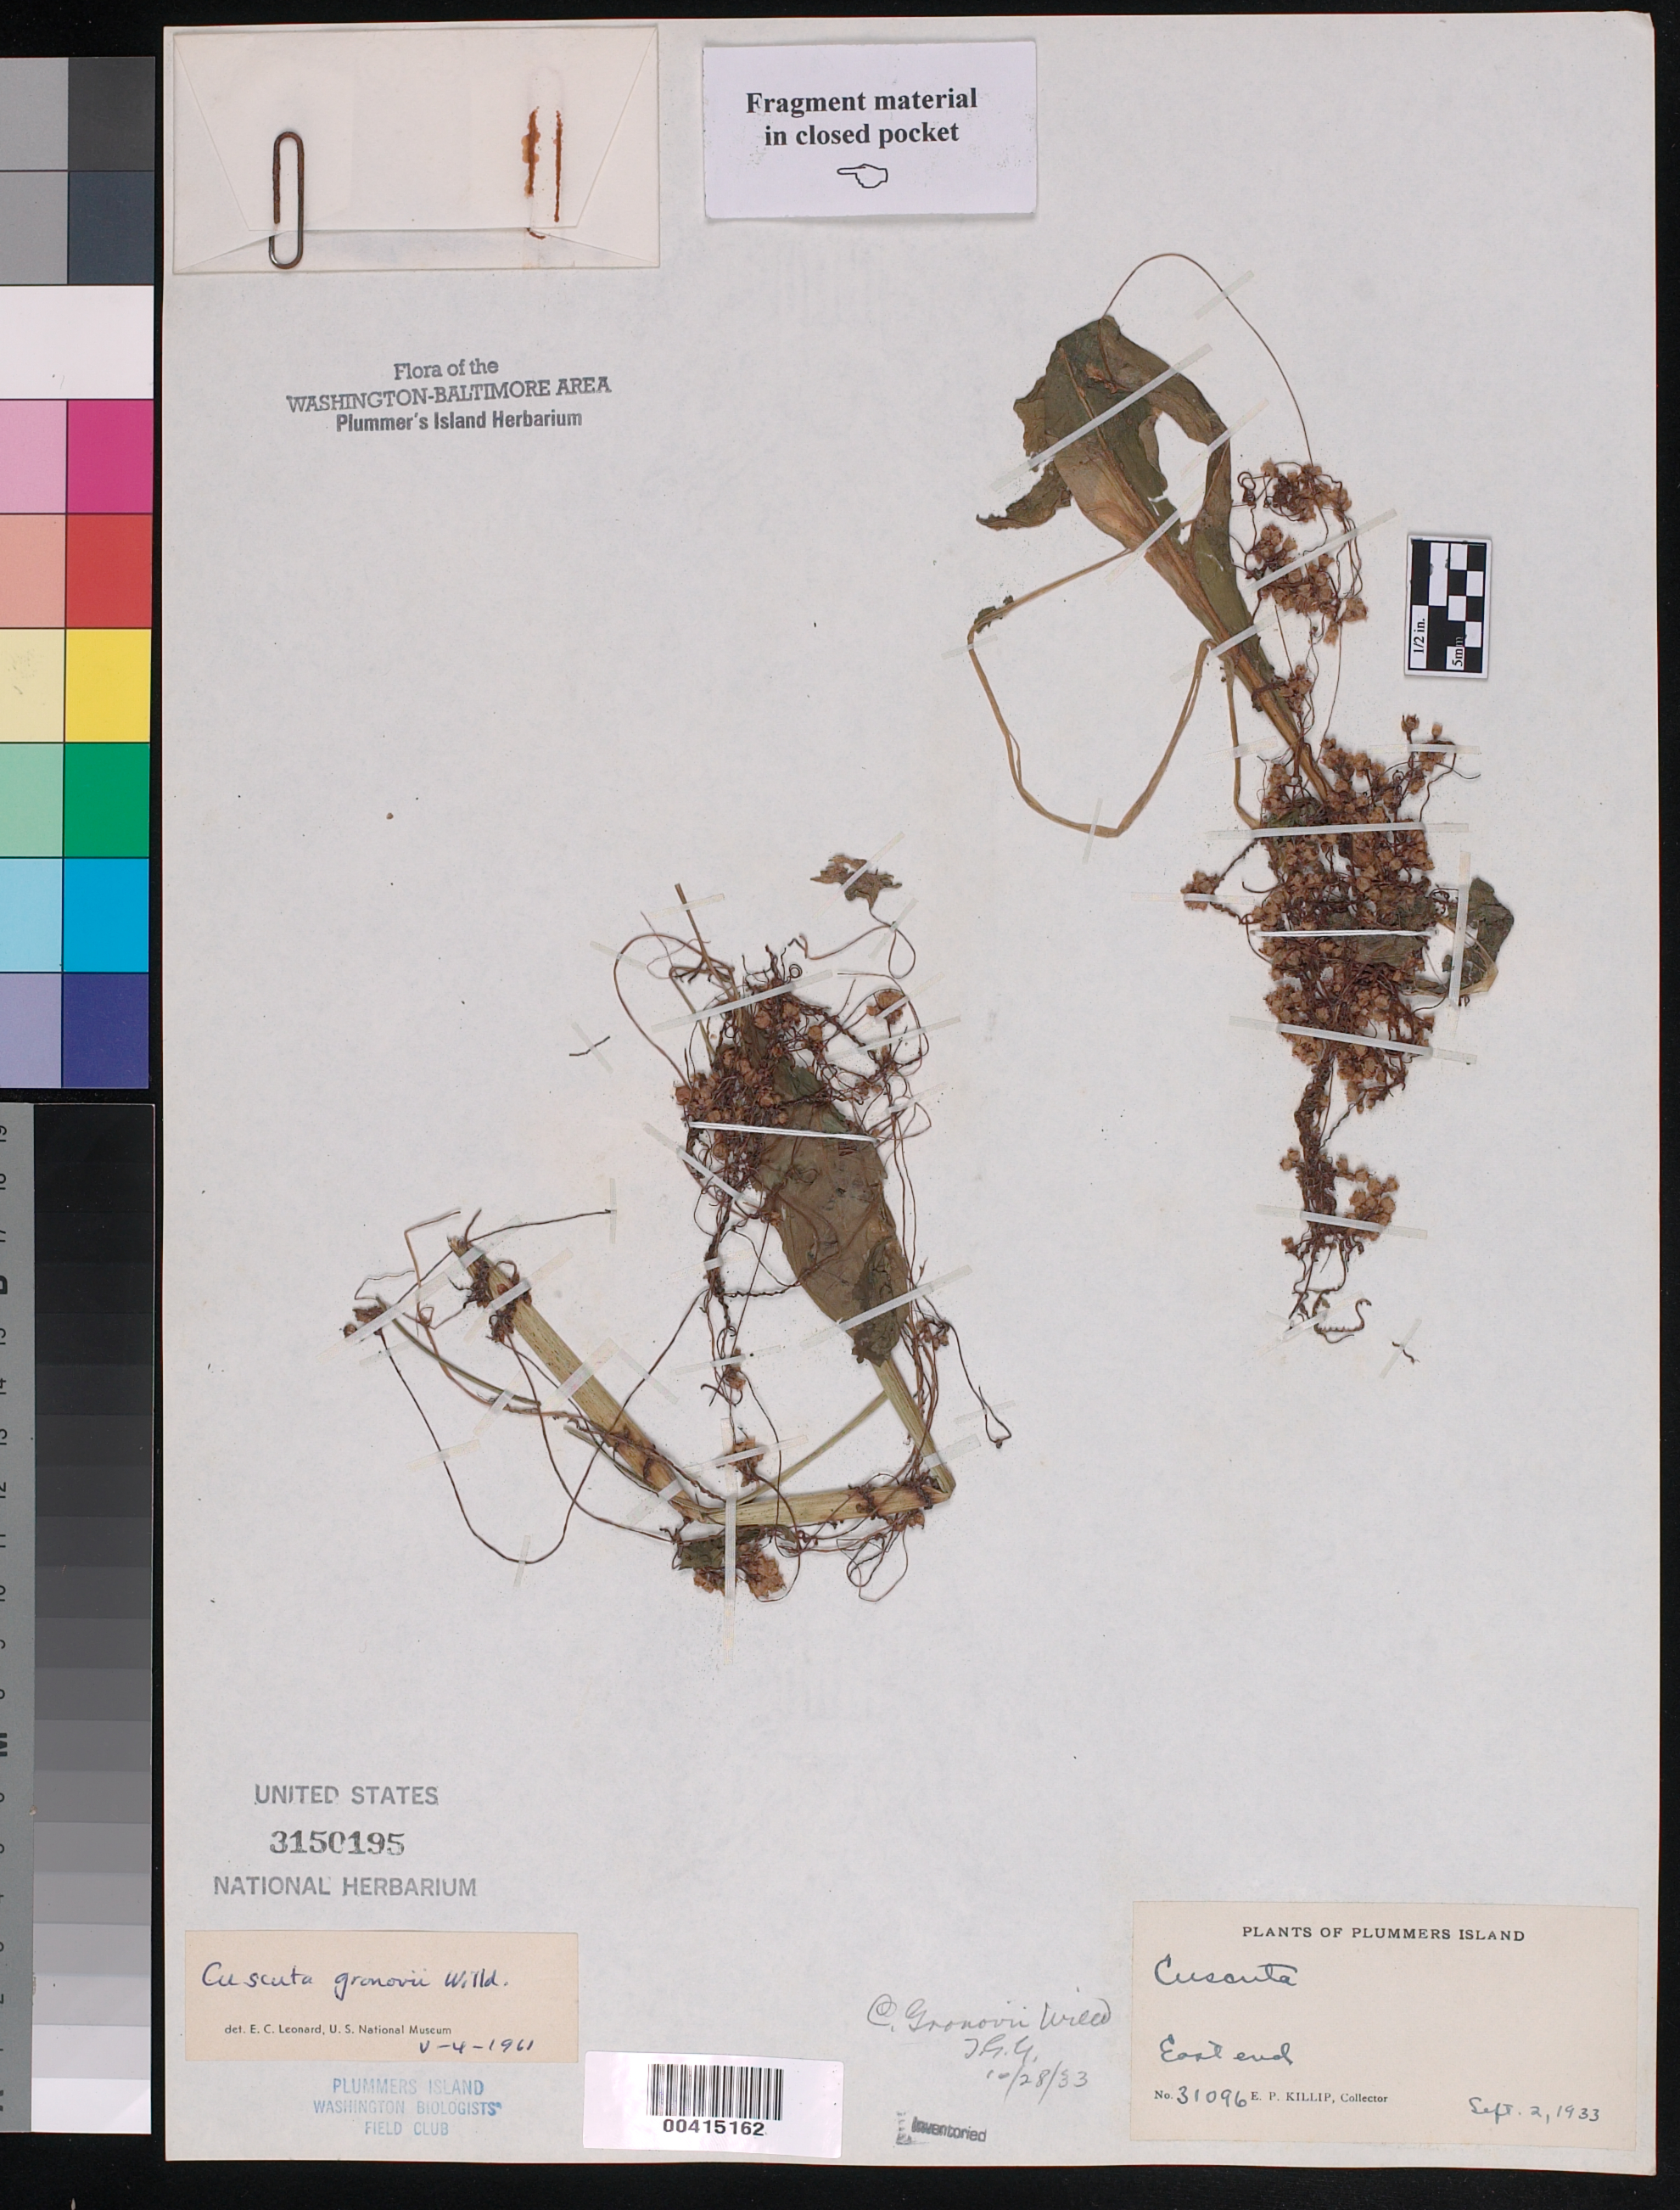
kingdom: Plantae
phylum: Tracheophyta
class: Magnoliopsida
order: Solanales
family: Convolvulaceae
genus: Cuscuta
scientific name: Cuscuta gronovii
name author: Willd. ex Schult.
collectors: E. P. Killip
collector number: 31096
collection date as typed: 02 Sep 1933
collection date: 1933-09-02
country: United States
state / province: Maryland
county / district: Montgomery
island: Plummers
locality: Plummer's Island; east end C. & O. Canal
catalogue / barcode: US 3150195